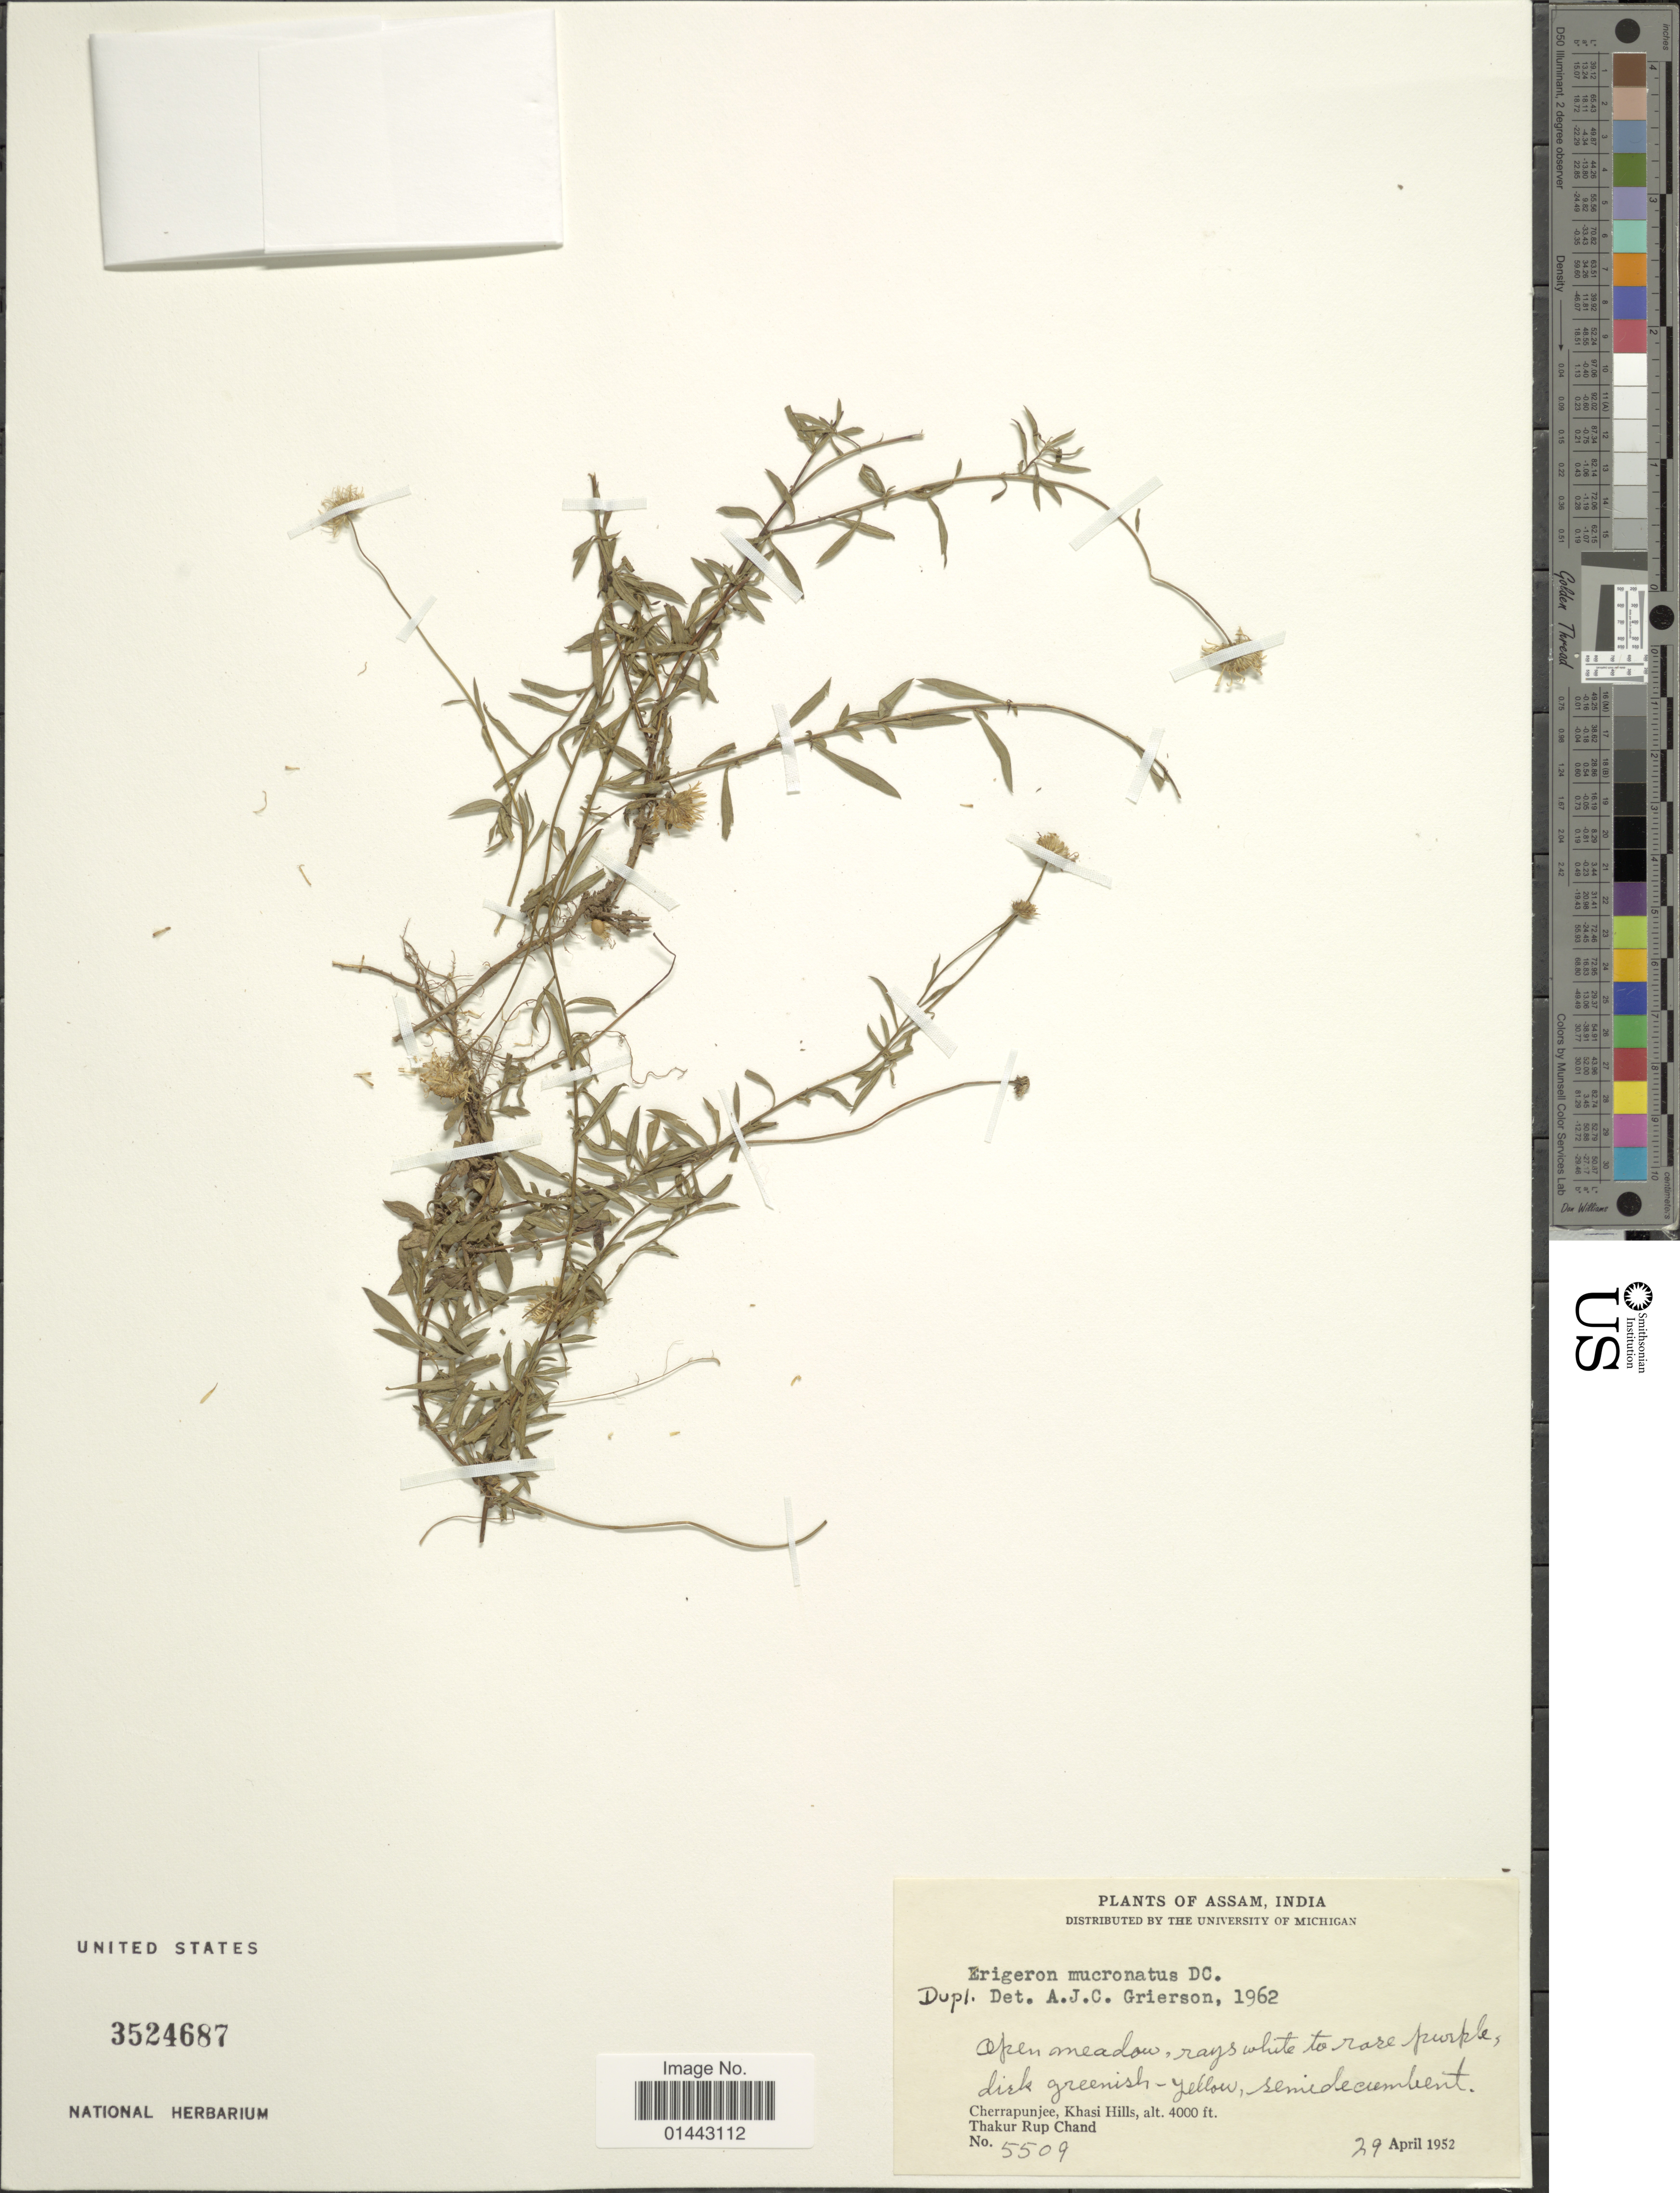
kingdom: Plantae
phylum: Tracheophyta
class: Magnoliopsida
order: Asterales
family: Asteraceae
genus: Erigeron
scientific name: Erigeron mucronatus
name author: DC.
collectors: T. R. Chand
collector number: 5509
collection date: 1952-04-29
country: India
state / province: Meghalaya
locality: Cherrapunjee, Khasi Hills.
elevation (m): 1219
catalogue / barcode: US 3524687